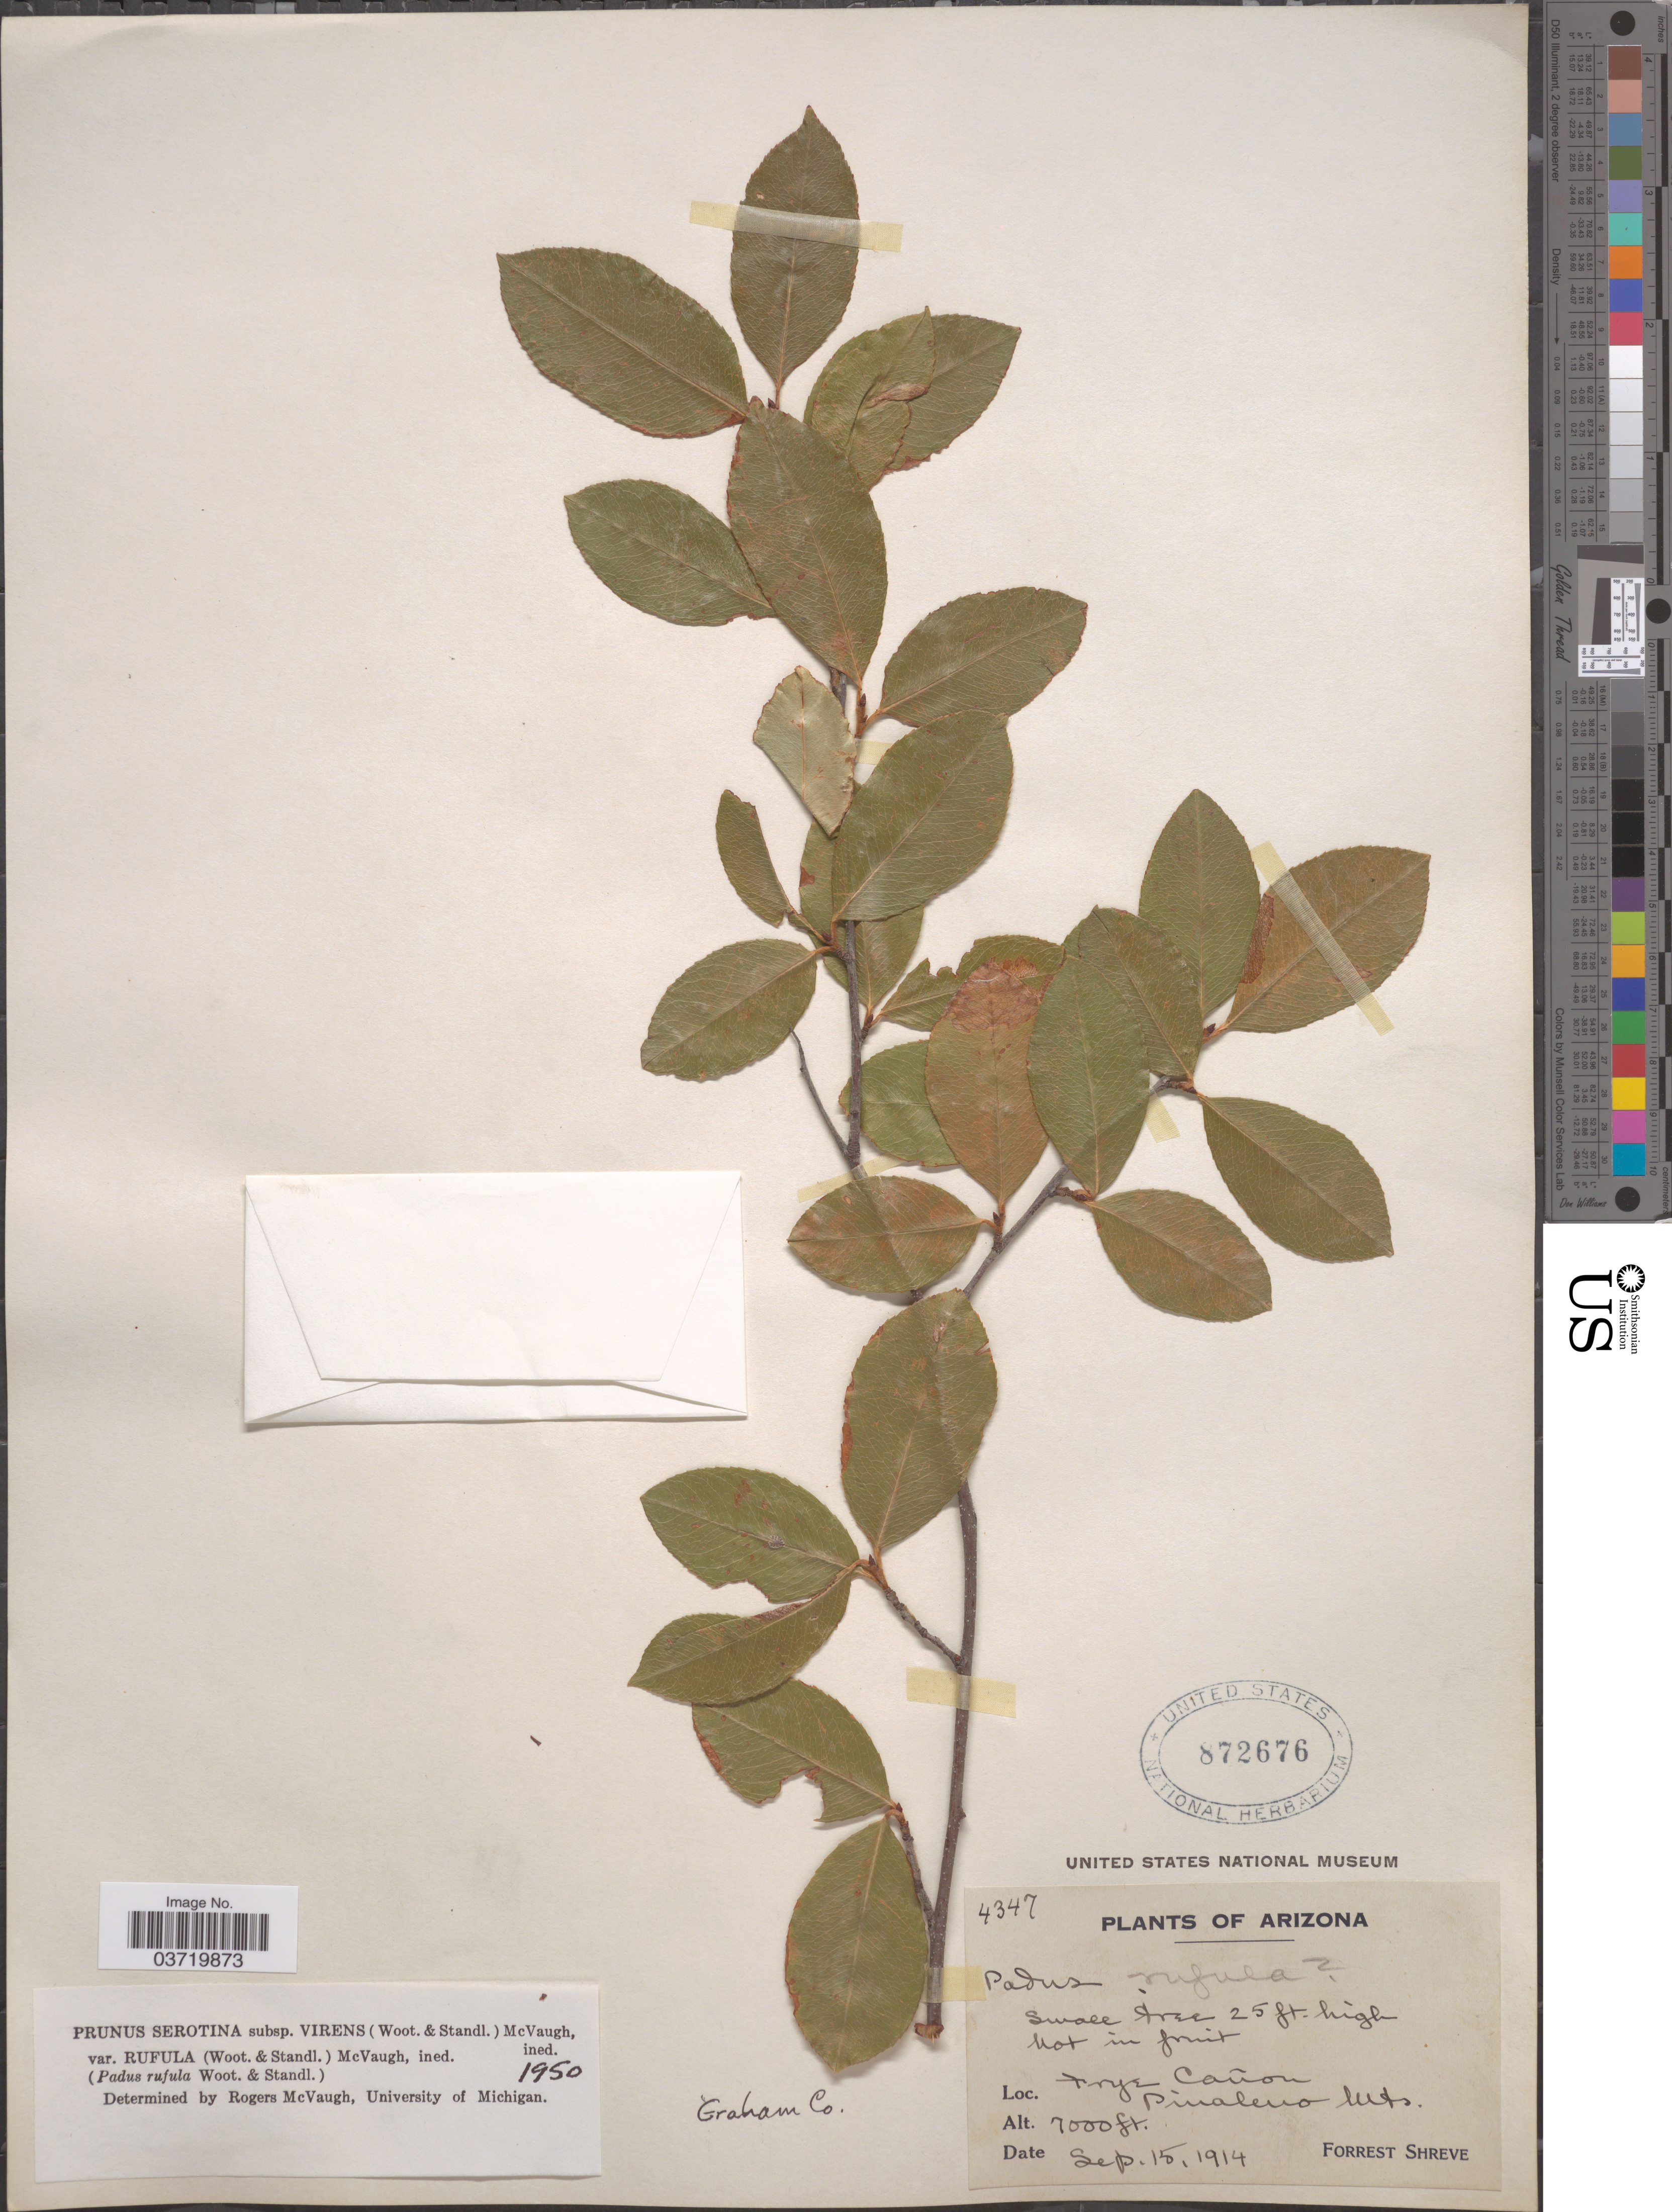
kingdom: Plantae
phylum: Tracheophyta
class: Magnoliopsida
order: Rosales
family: Rosaceae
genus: Prunus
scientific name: Prunus serotina var. rufula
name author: (Wooton & Standl.) McVaugh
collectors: F. Shreve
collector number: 4347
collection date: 1914-09-15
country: United States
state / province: Arizona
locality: Graham Co. Frye Cañon. Pinaleno Mts.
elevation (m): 2134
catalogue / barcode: US 872676